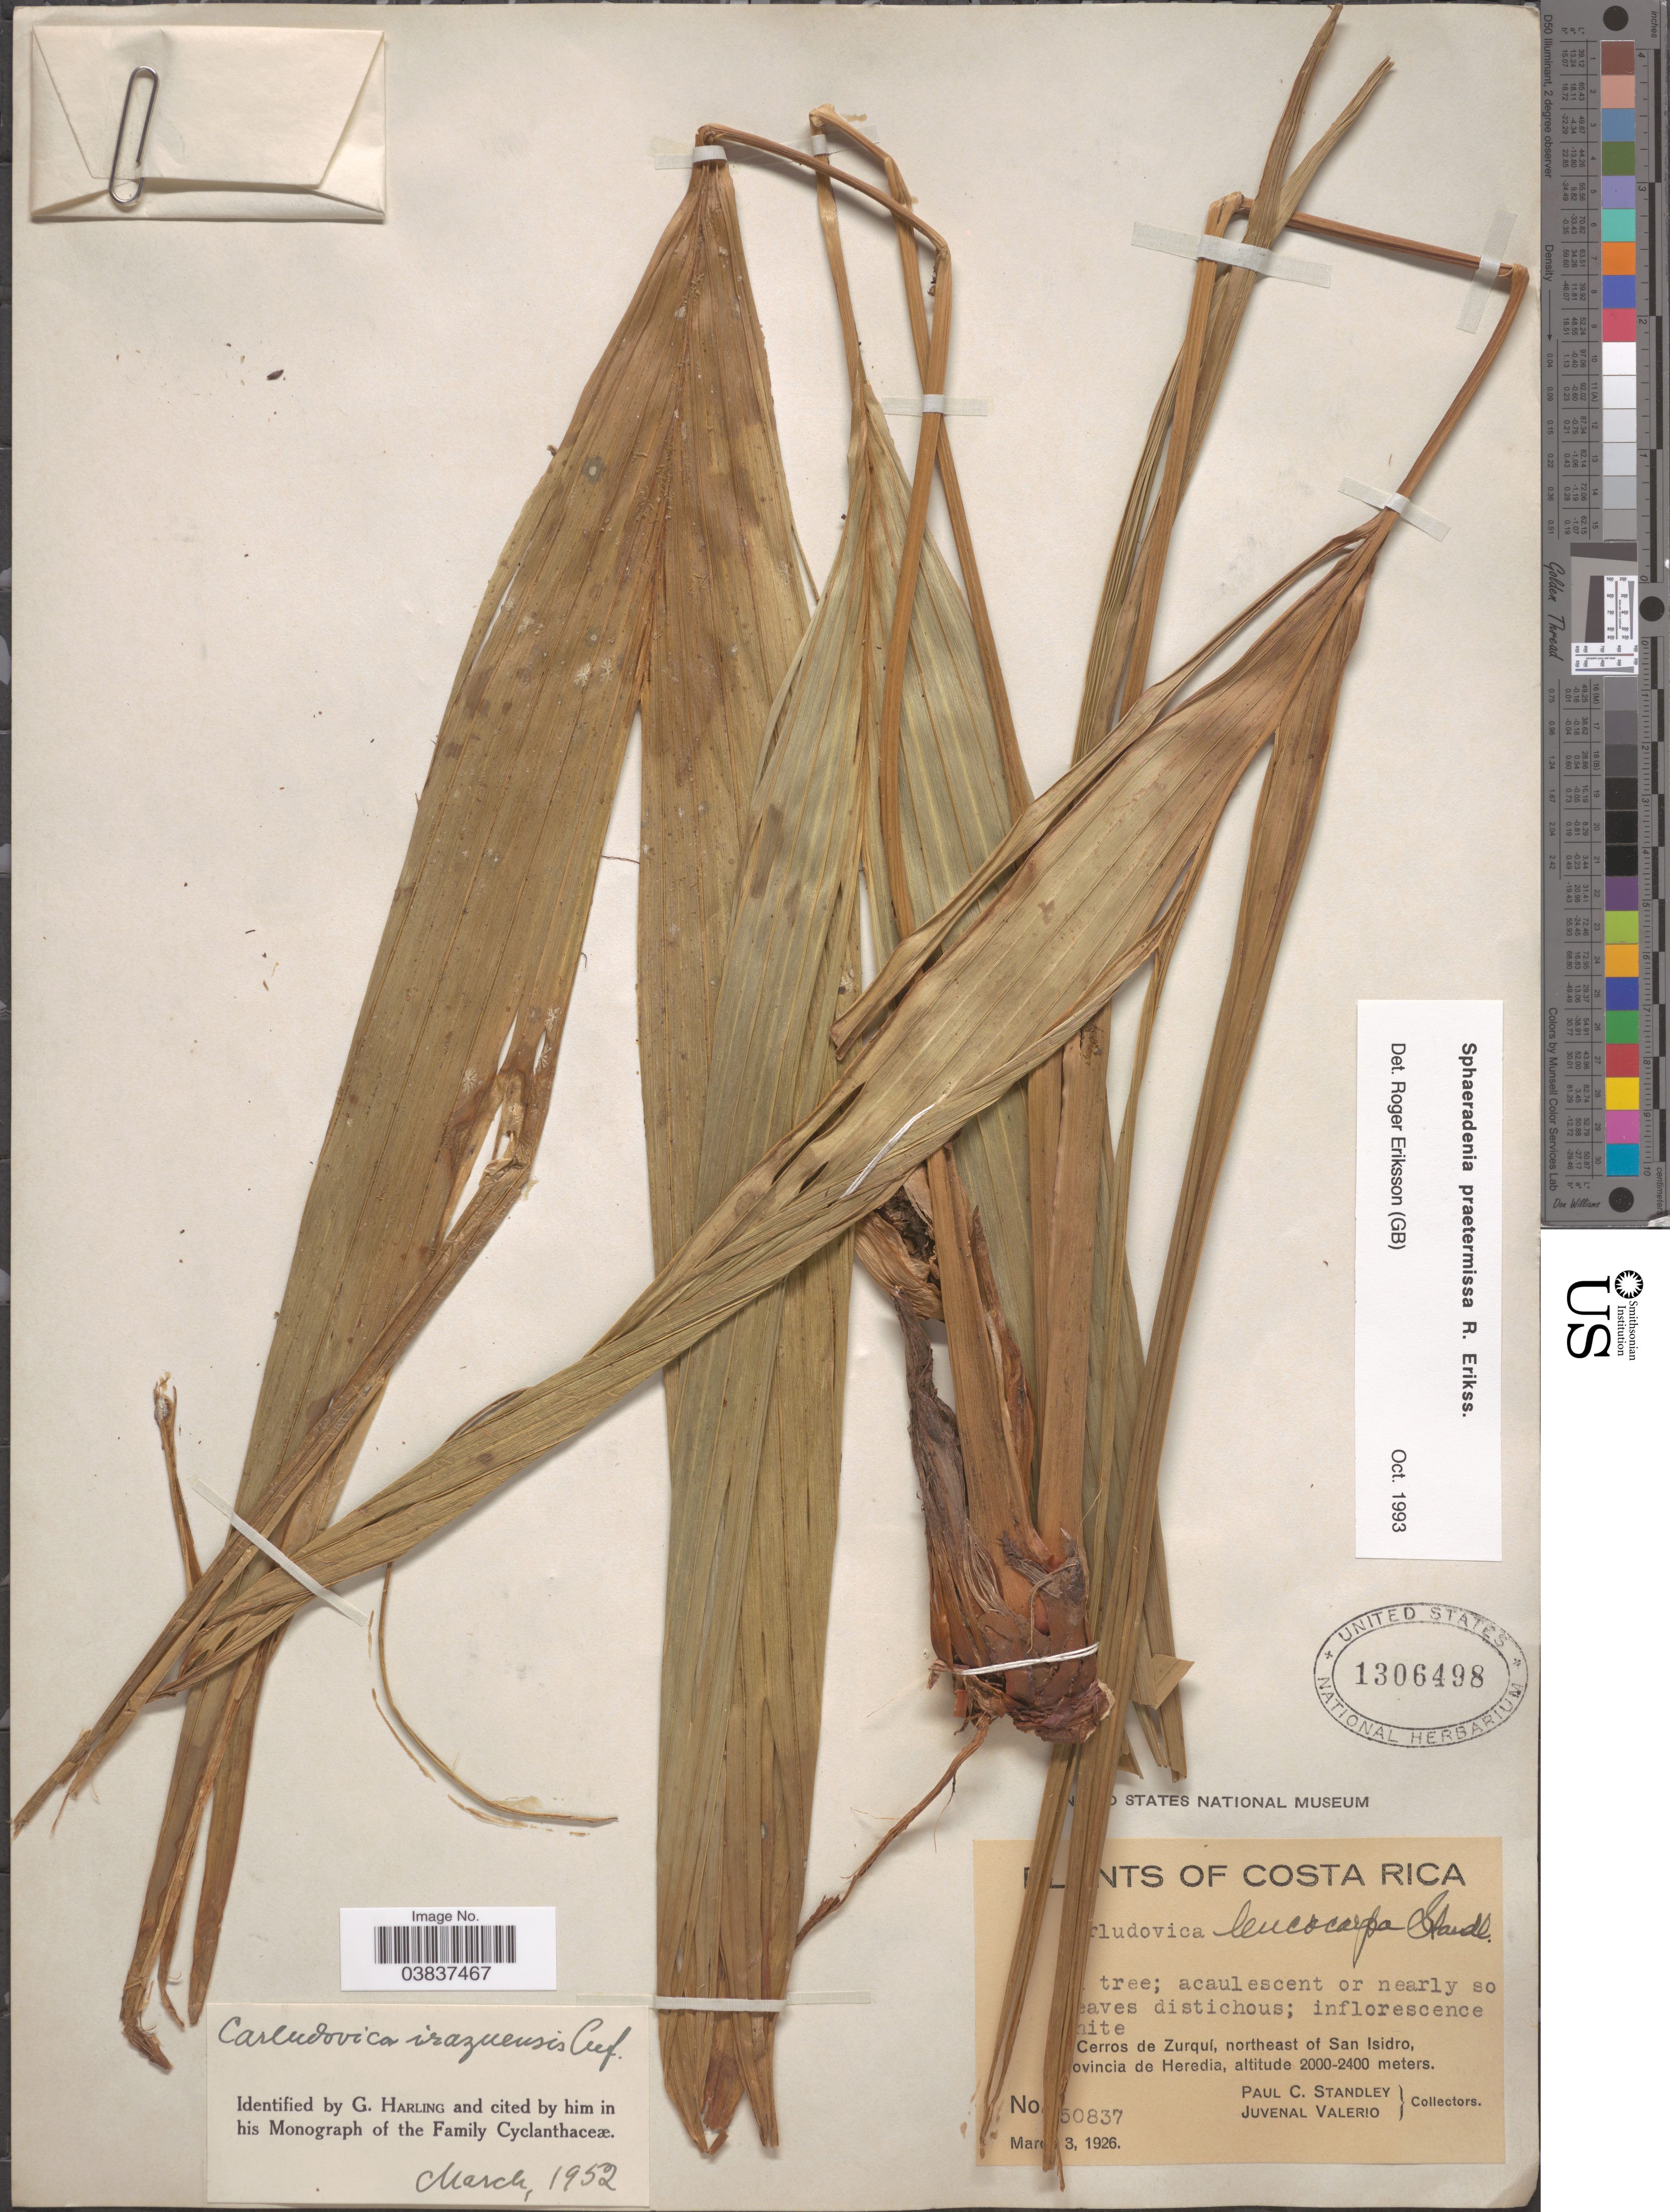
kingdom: Plantae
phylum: Tracheophyta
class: Liliopsida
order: Pandanales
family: Cyclanthaceae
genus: Sphaeradenia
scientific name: Sphaeradenia praetermissa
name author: R. Erikss.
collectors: P. C. Standley & J. Valerio R.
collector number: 50837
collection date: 1926-03-03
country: Costa Rica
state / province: Heredia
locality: Cerros de Zurquí, northeast of San Isidro.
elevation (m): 2000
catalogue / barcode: US 1306498